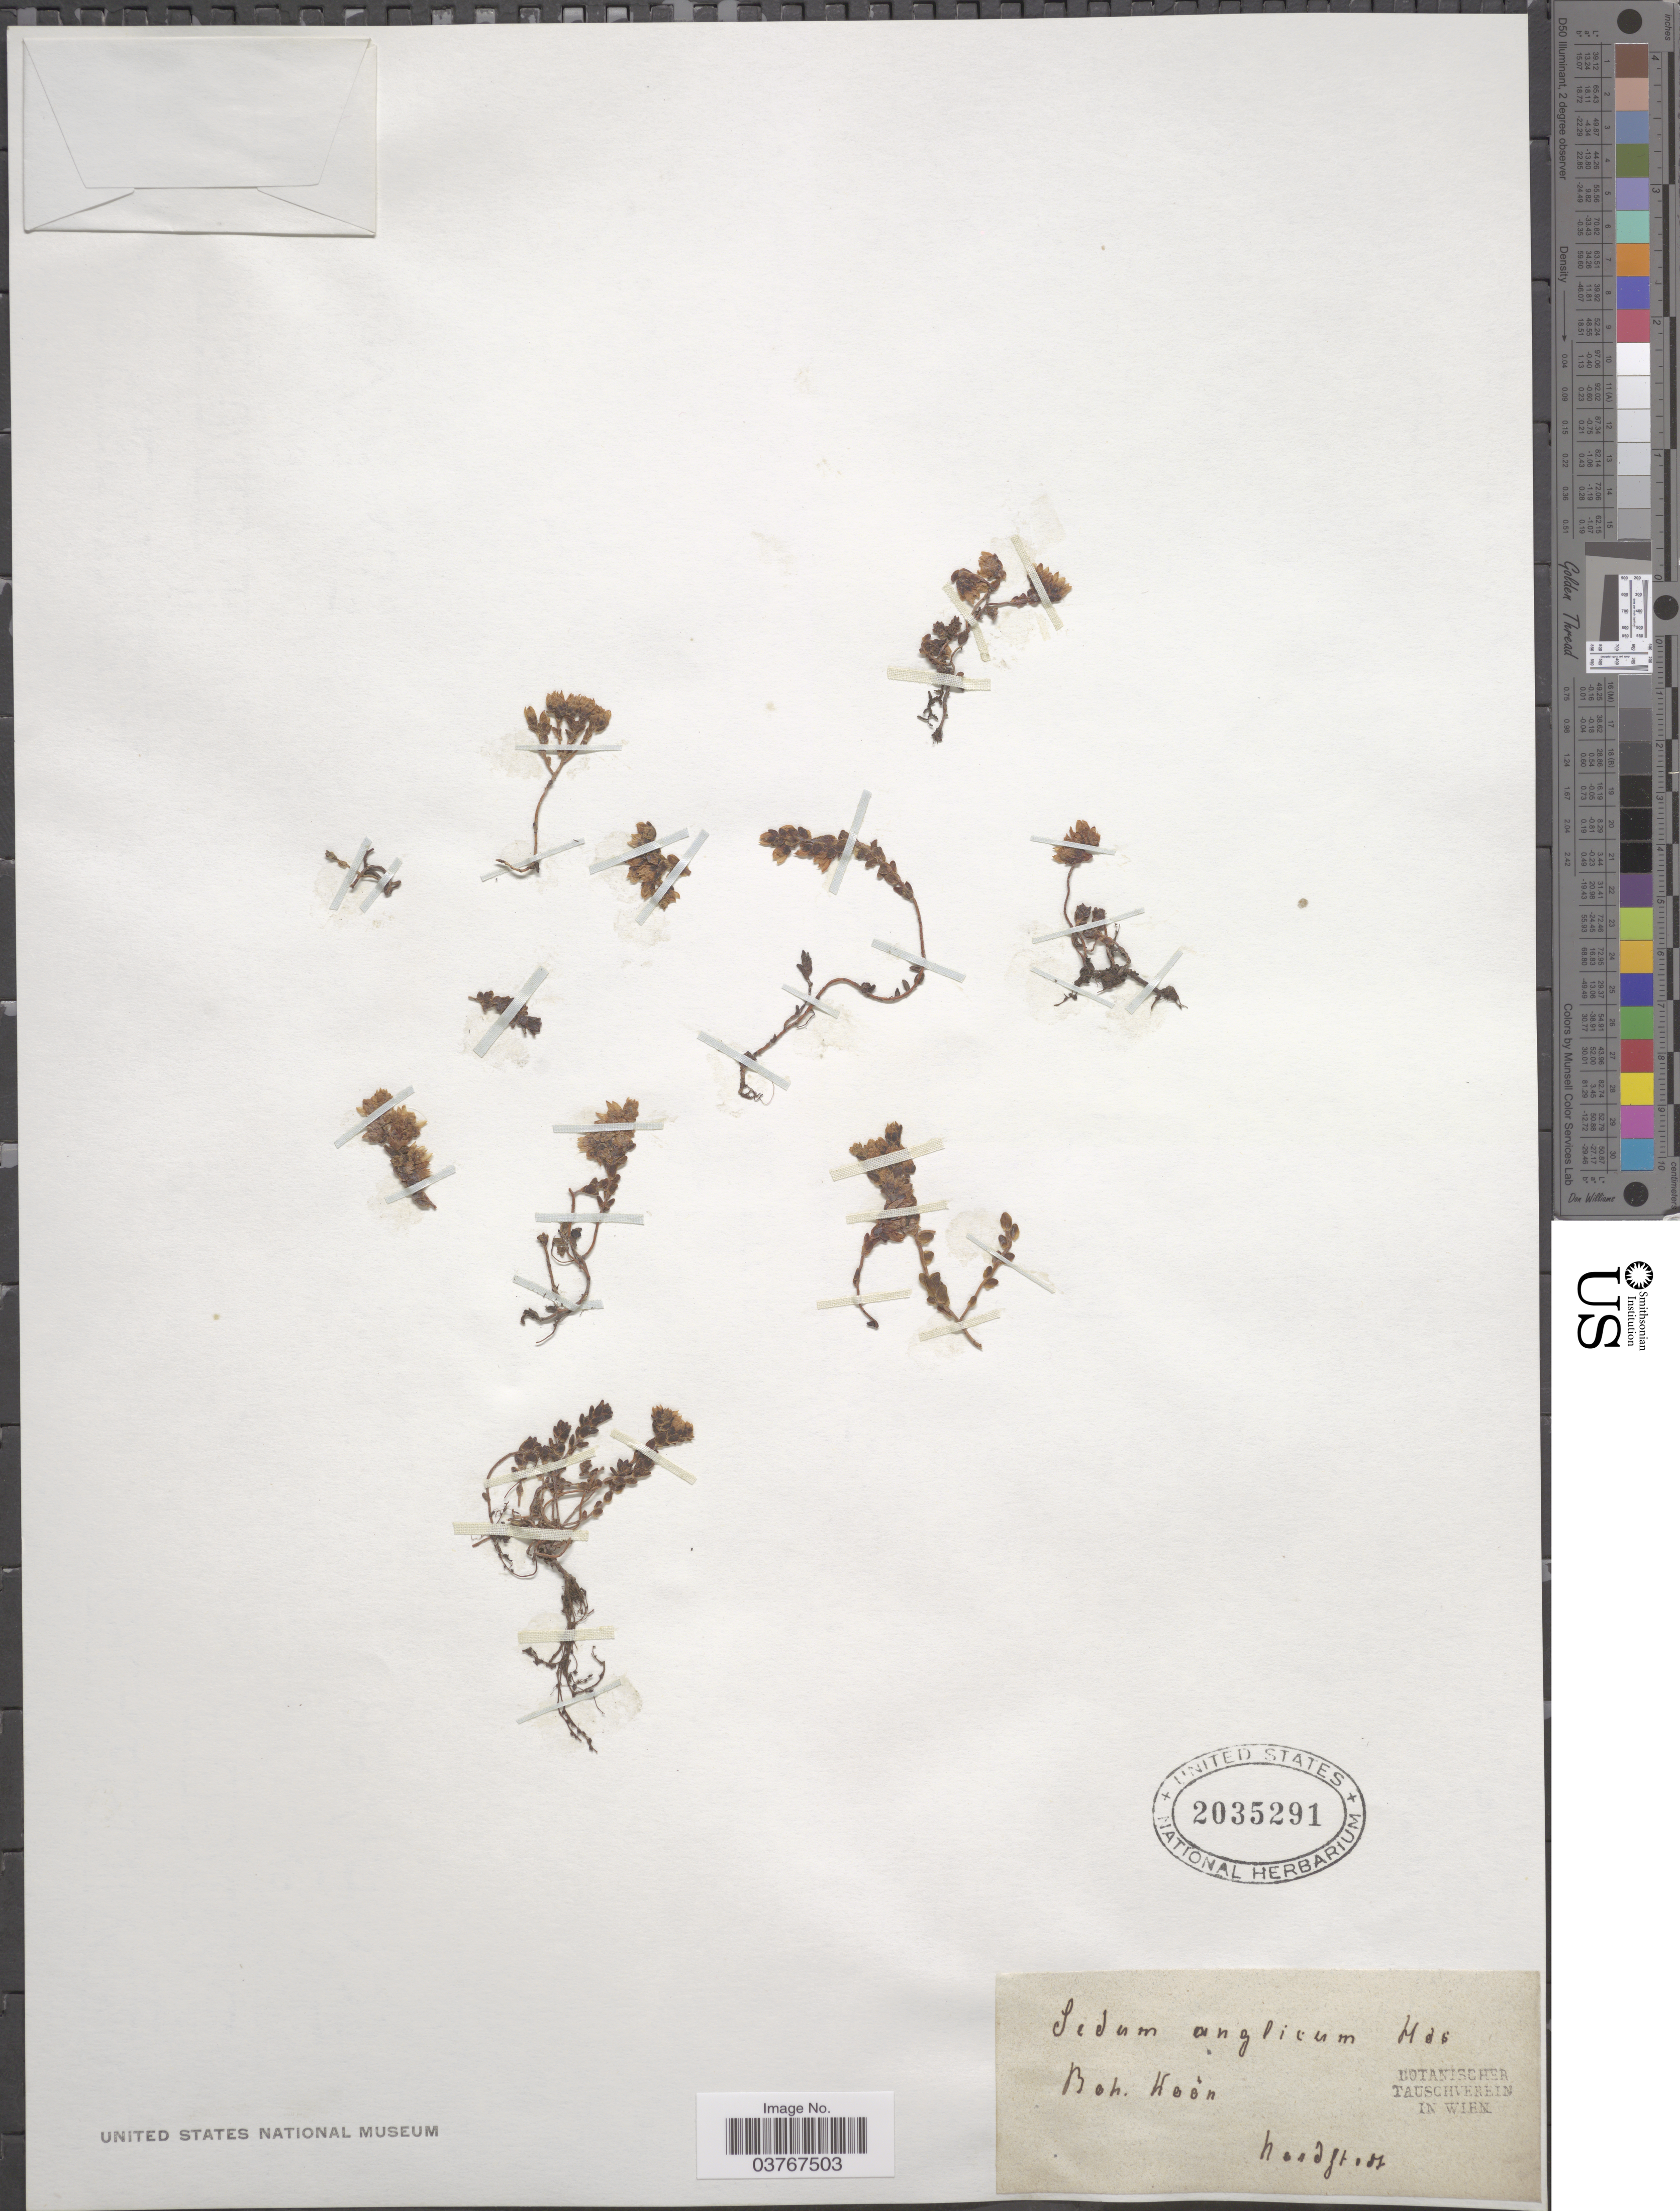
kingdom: Plantae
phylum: Tracheophyta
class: Magnoliopsida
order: Saxifragales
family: Crassulaceae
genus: Sedum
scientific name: Sedum anglicum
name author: Huds.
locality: Boh. Hoon. [interpreted]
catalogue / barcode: US 2035291